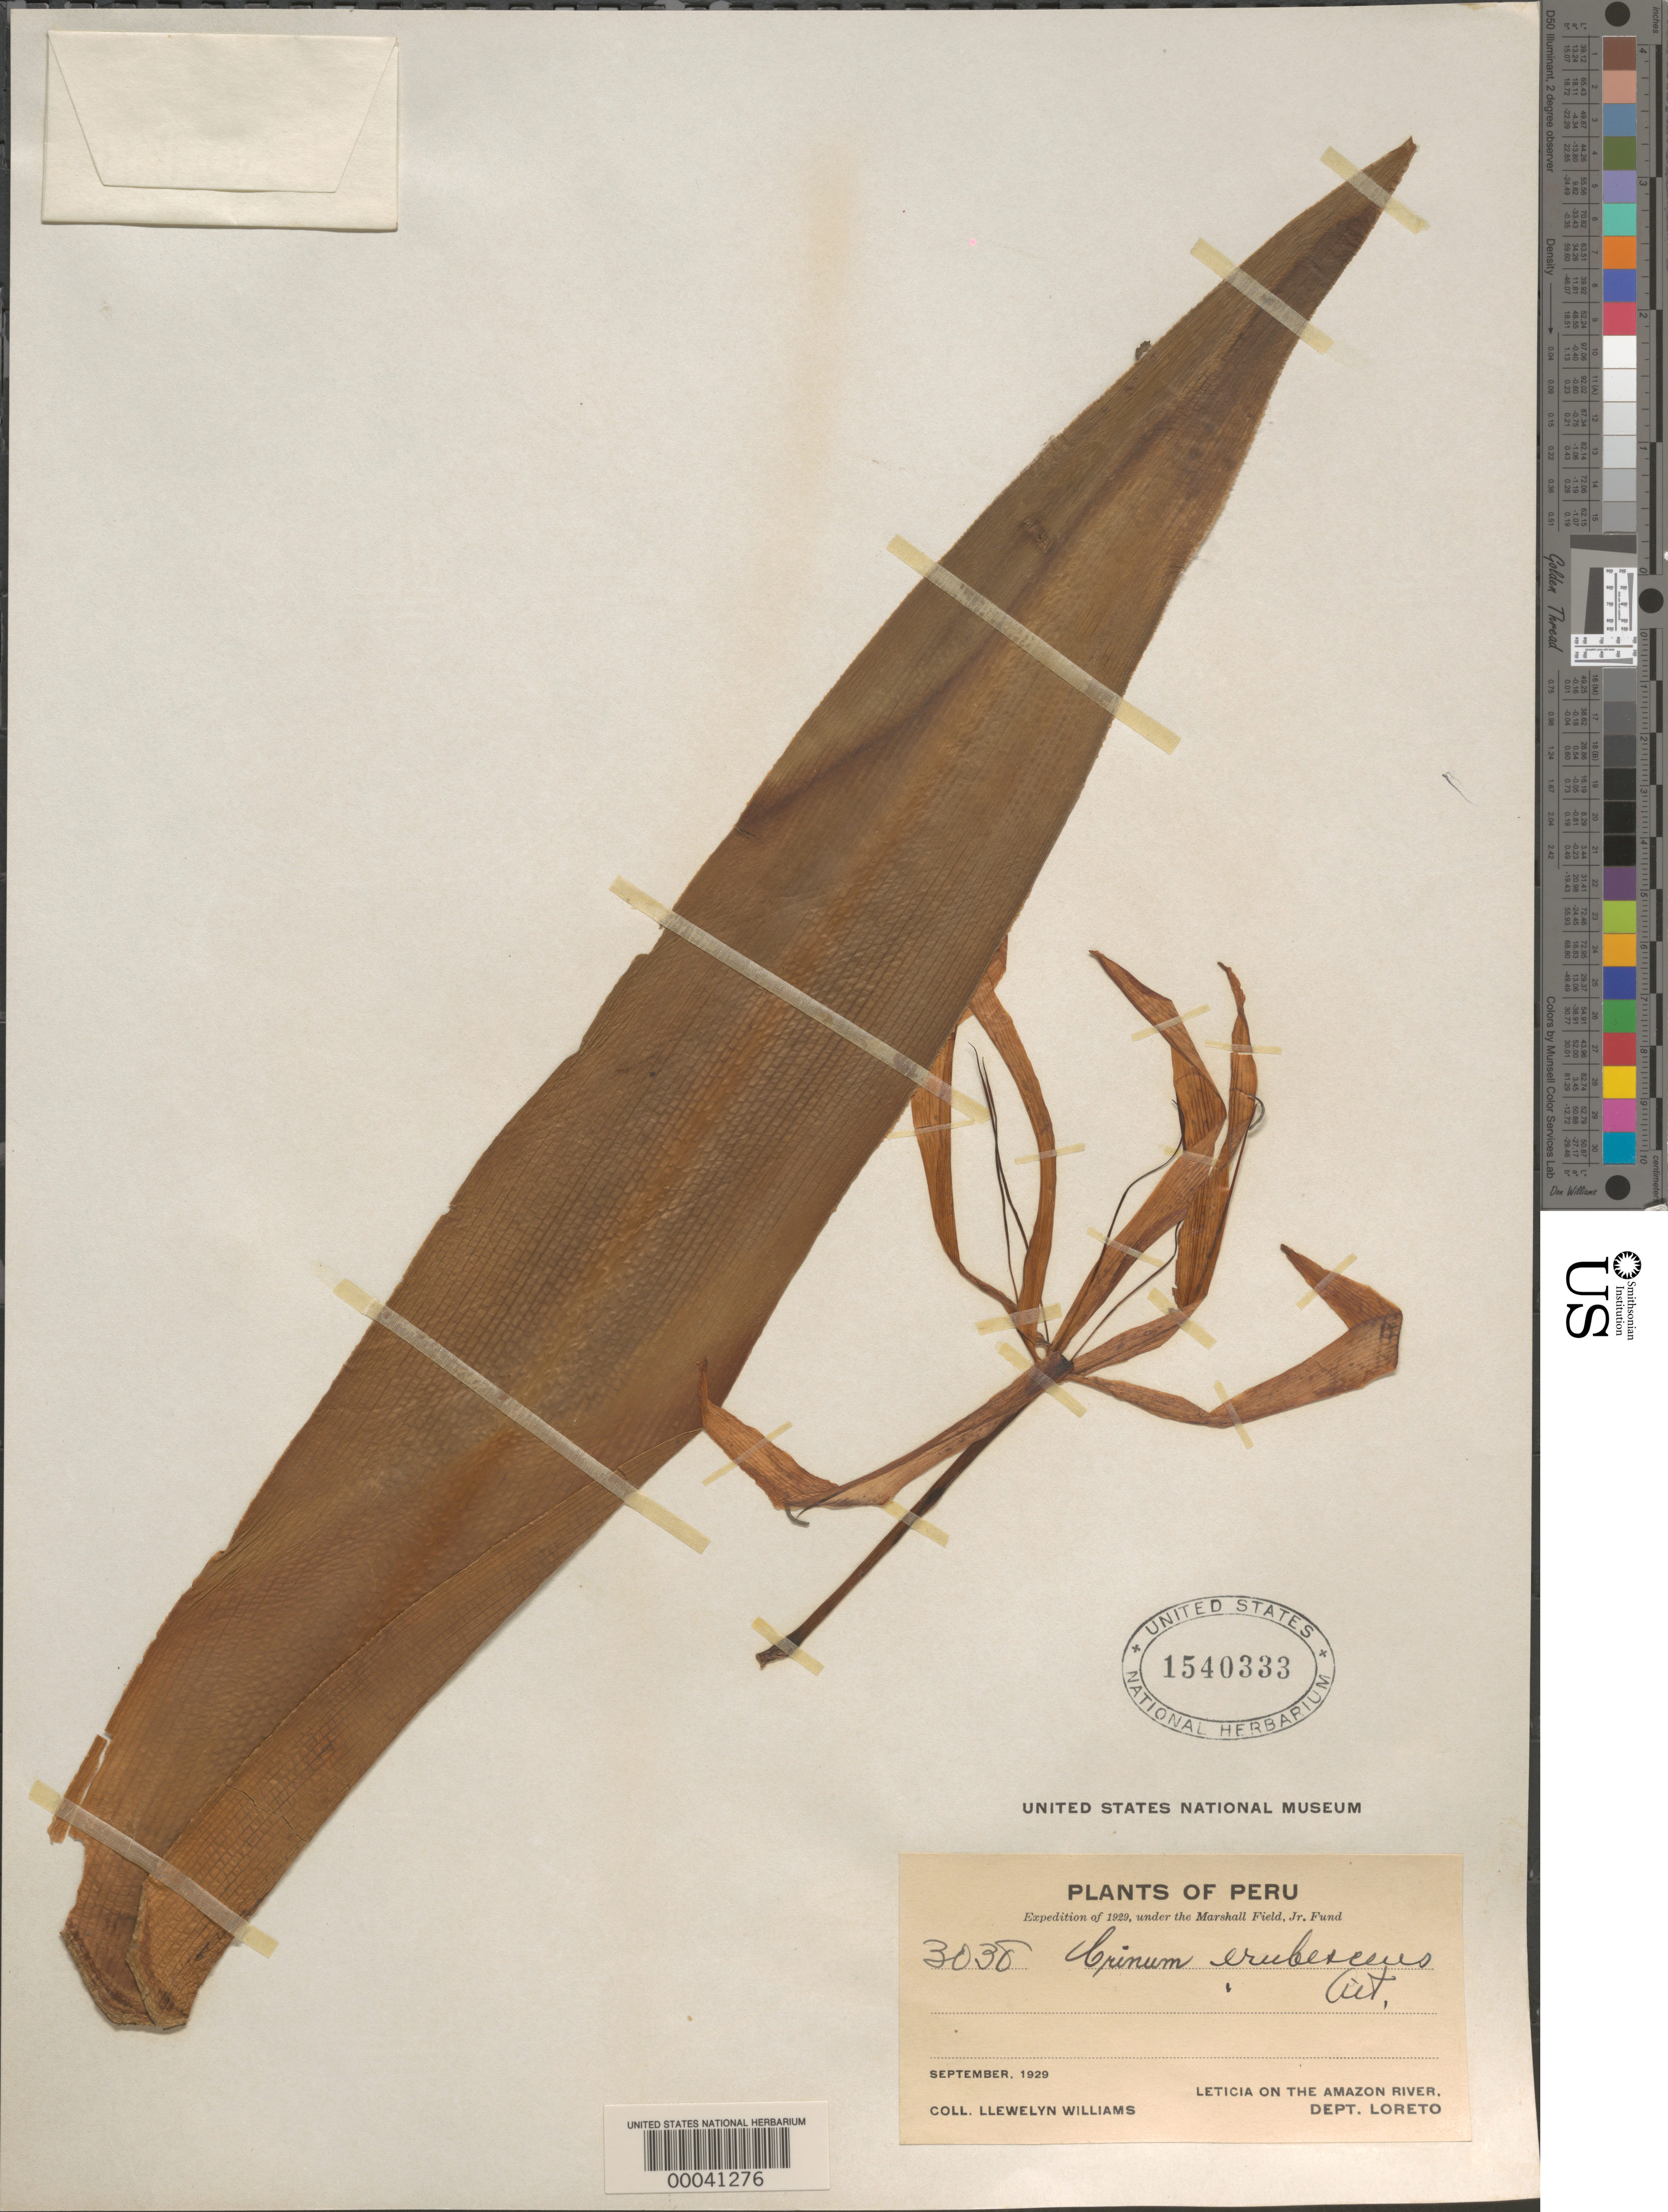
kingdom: Plantae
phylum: Tracheophyta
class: Liliopsida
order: Asparagales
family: Amaryllidaceae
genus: Crinum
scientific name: Crinum erubescens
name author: Aiton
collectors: Ll. Williams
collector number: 3038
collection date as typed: Sep 1929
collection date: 1929-09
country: Peru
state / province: Loreto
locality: Leticia on the amazon river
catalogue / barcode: US 1540333